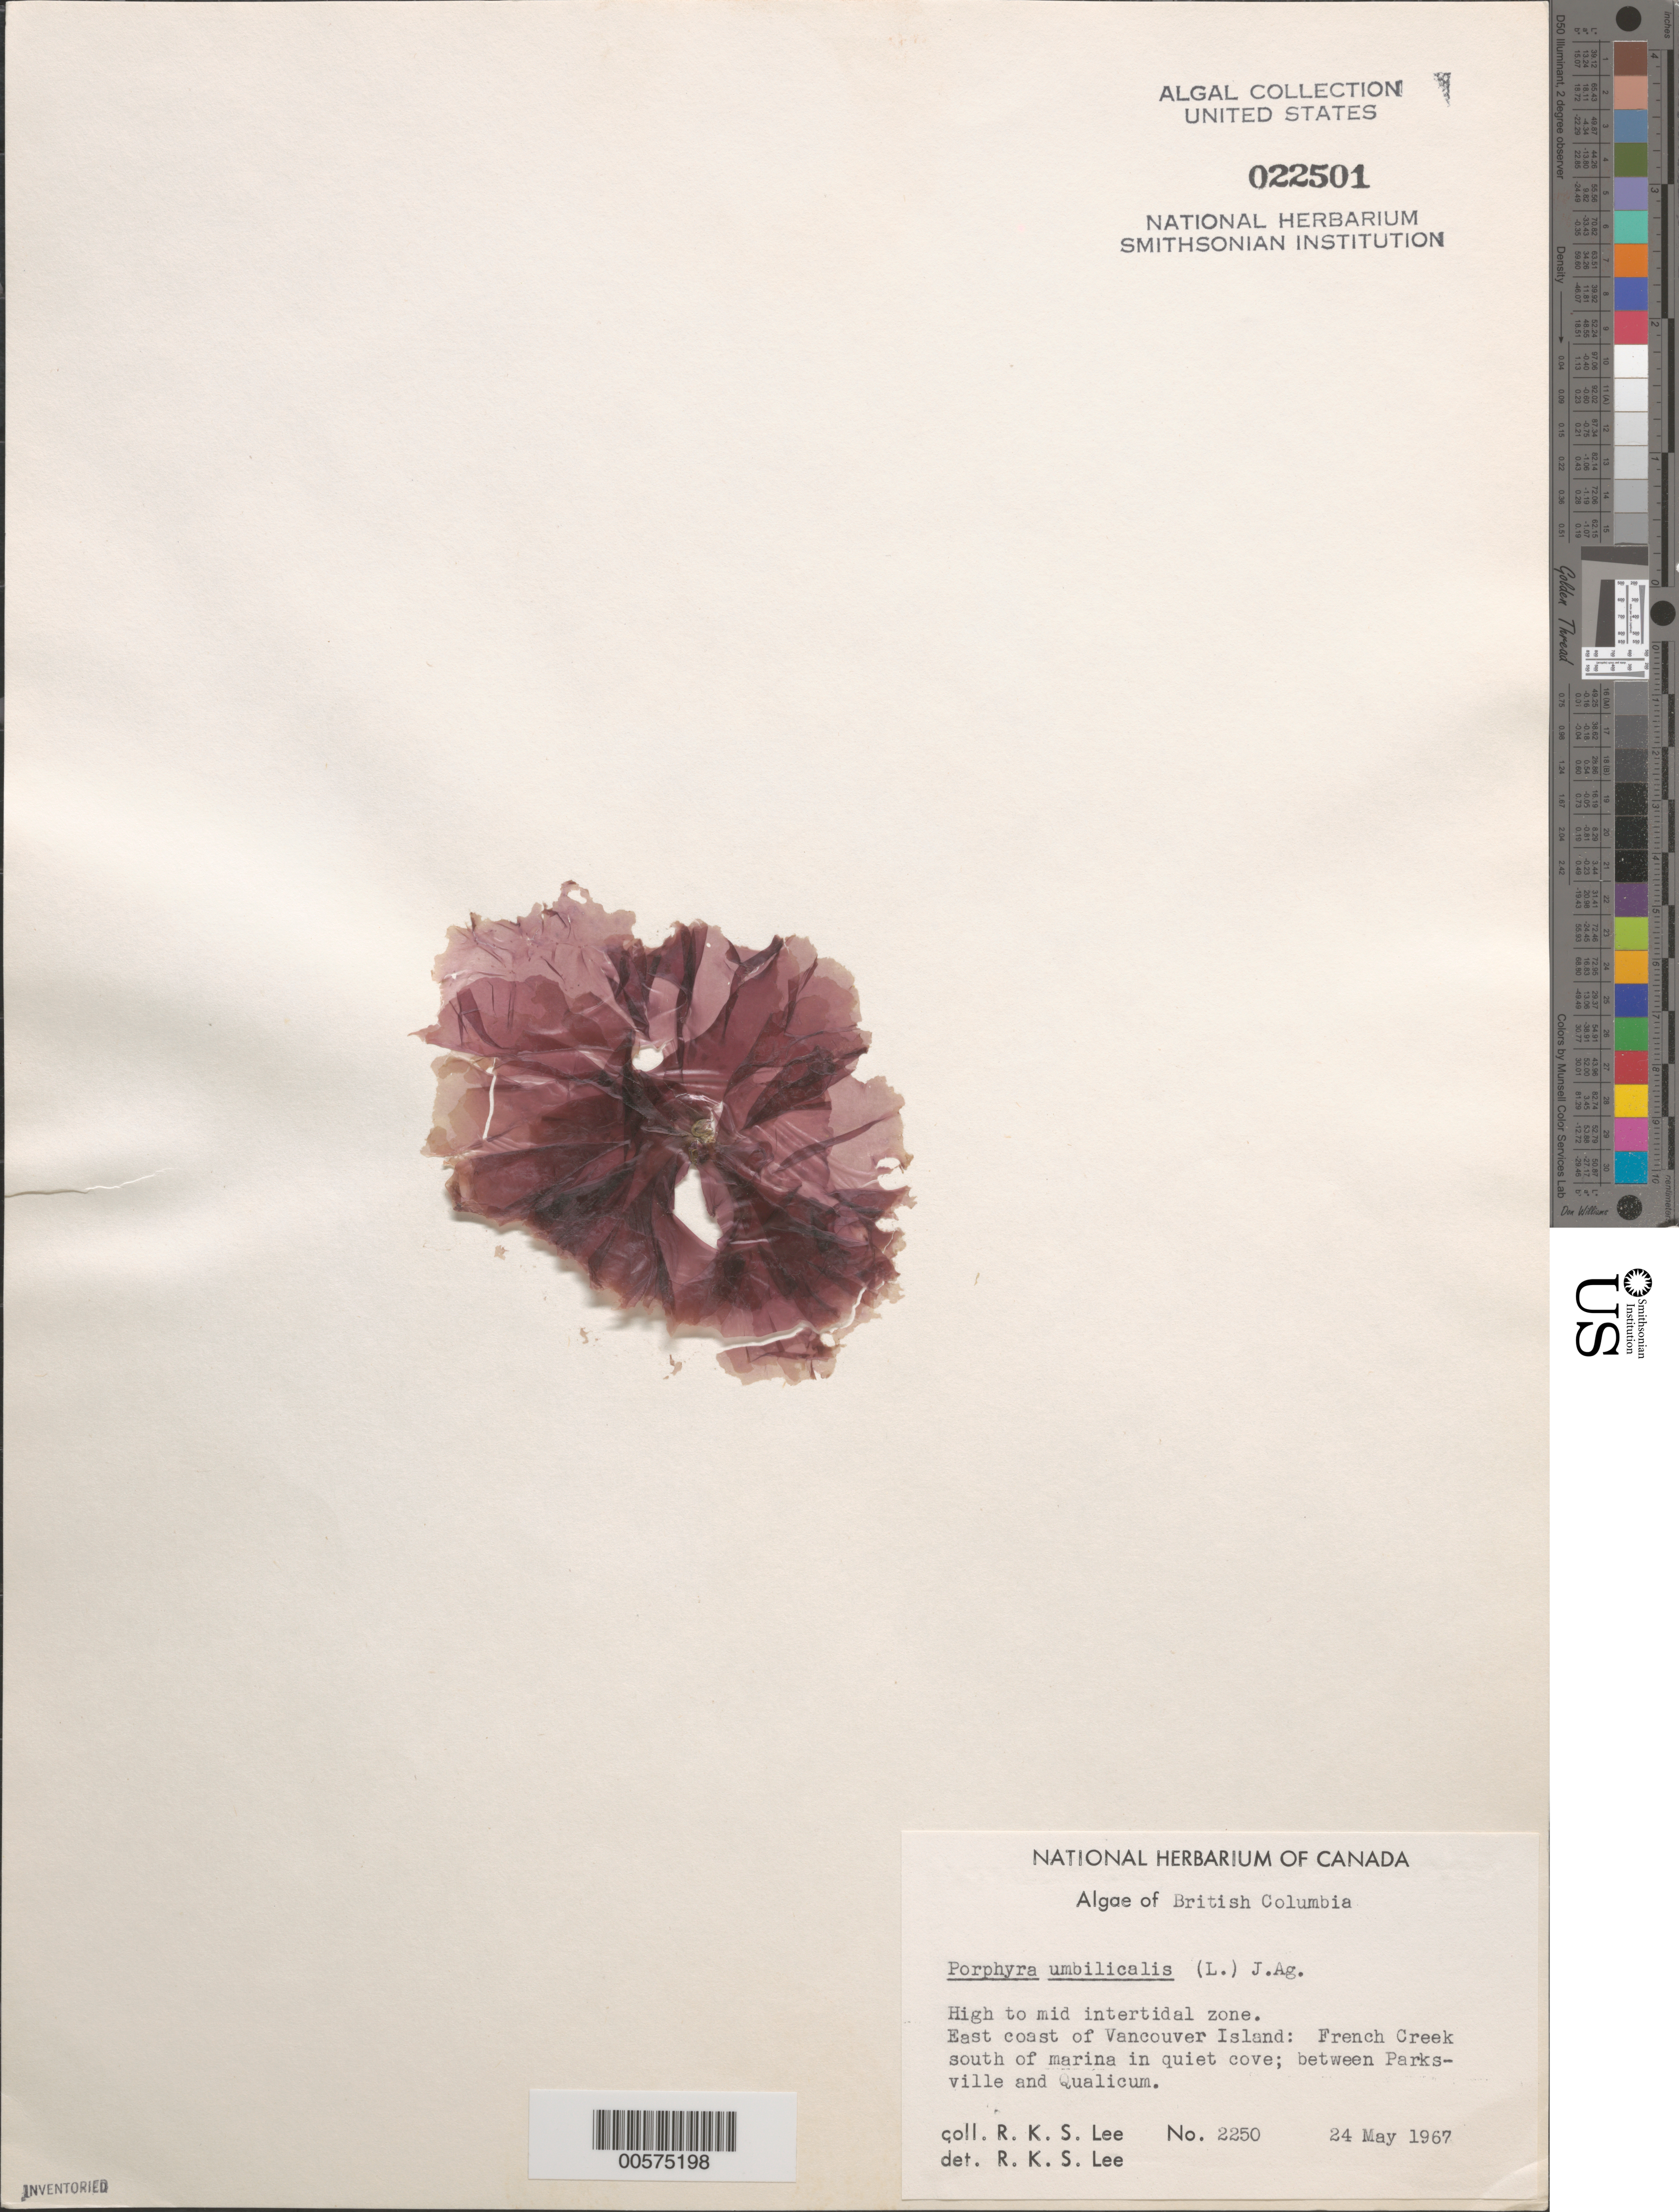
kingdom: Plantae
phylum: Rhodophyta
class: Bangiophyceae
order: Bangiales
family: Bangiaceae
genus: Porphyra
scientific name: Porphyra umbilicalis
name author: Kütz.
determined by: Lee, R. K. S.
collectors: R. Lee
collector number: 2250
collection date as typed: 24 May 1967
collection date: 1967-05-24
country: Canada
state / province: British Columbia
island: Vancouver Island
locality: French Creek, between Parksville and Qualicum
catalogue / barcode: US 22501